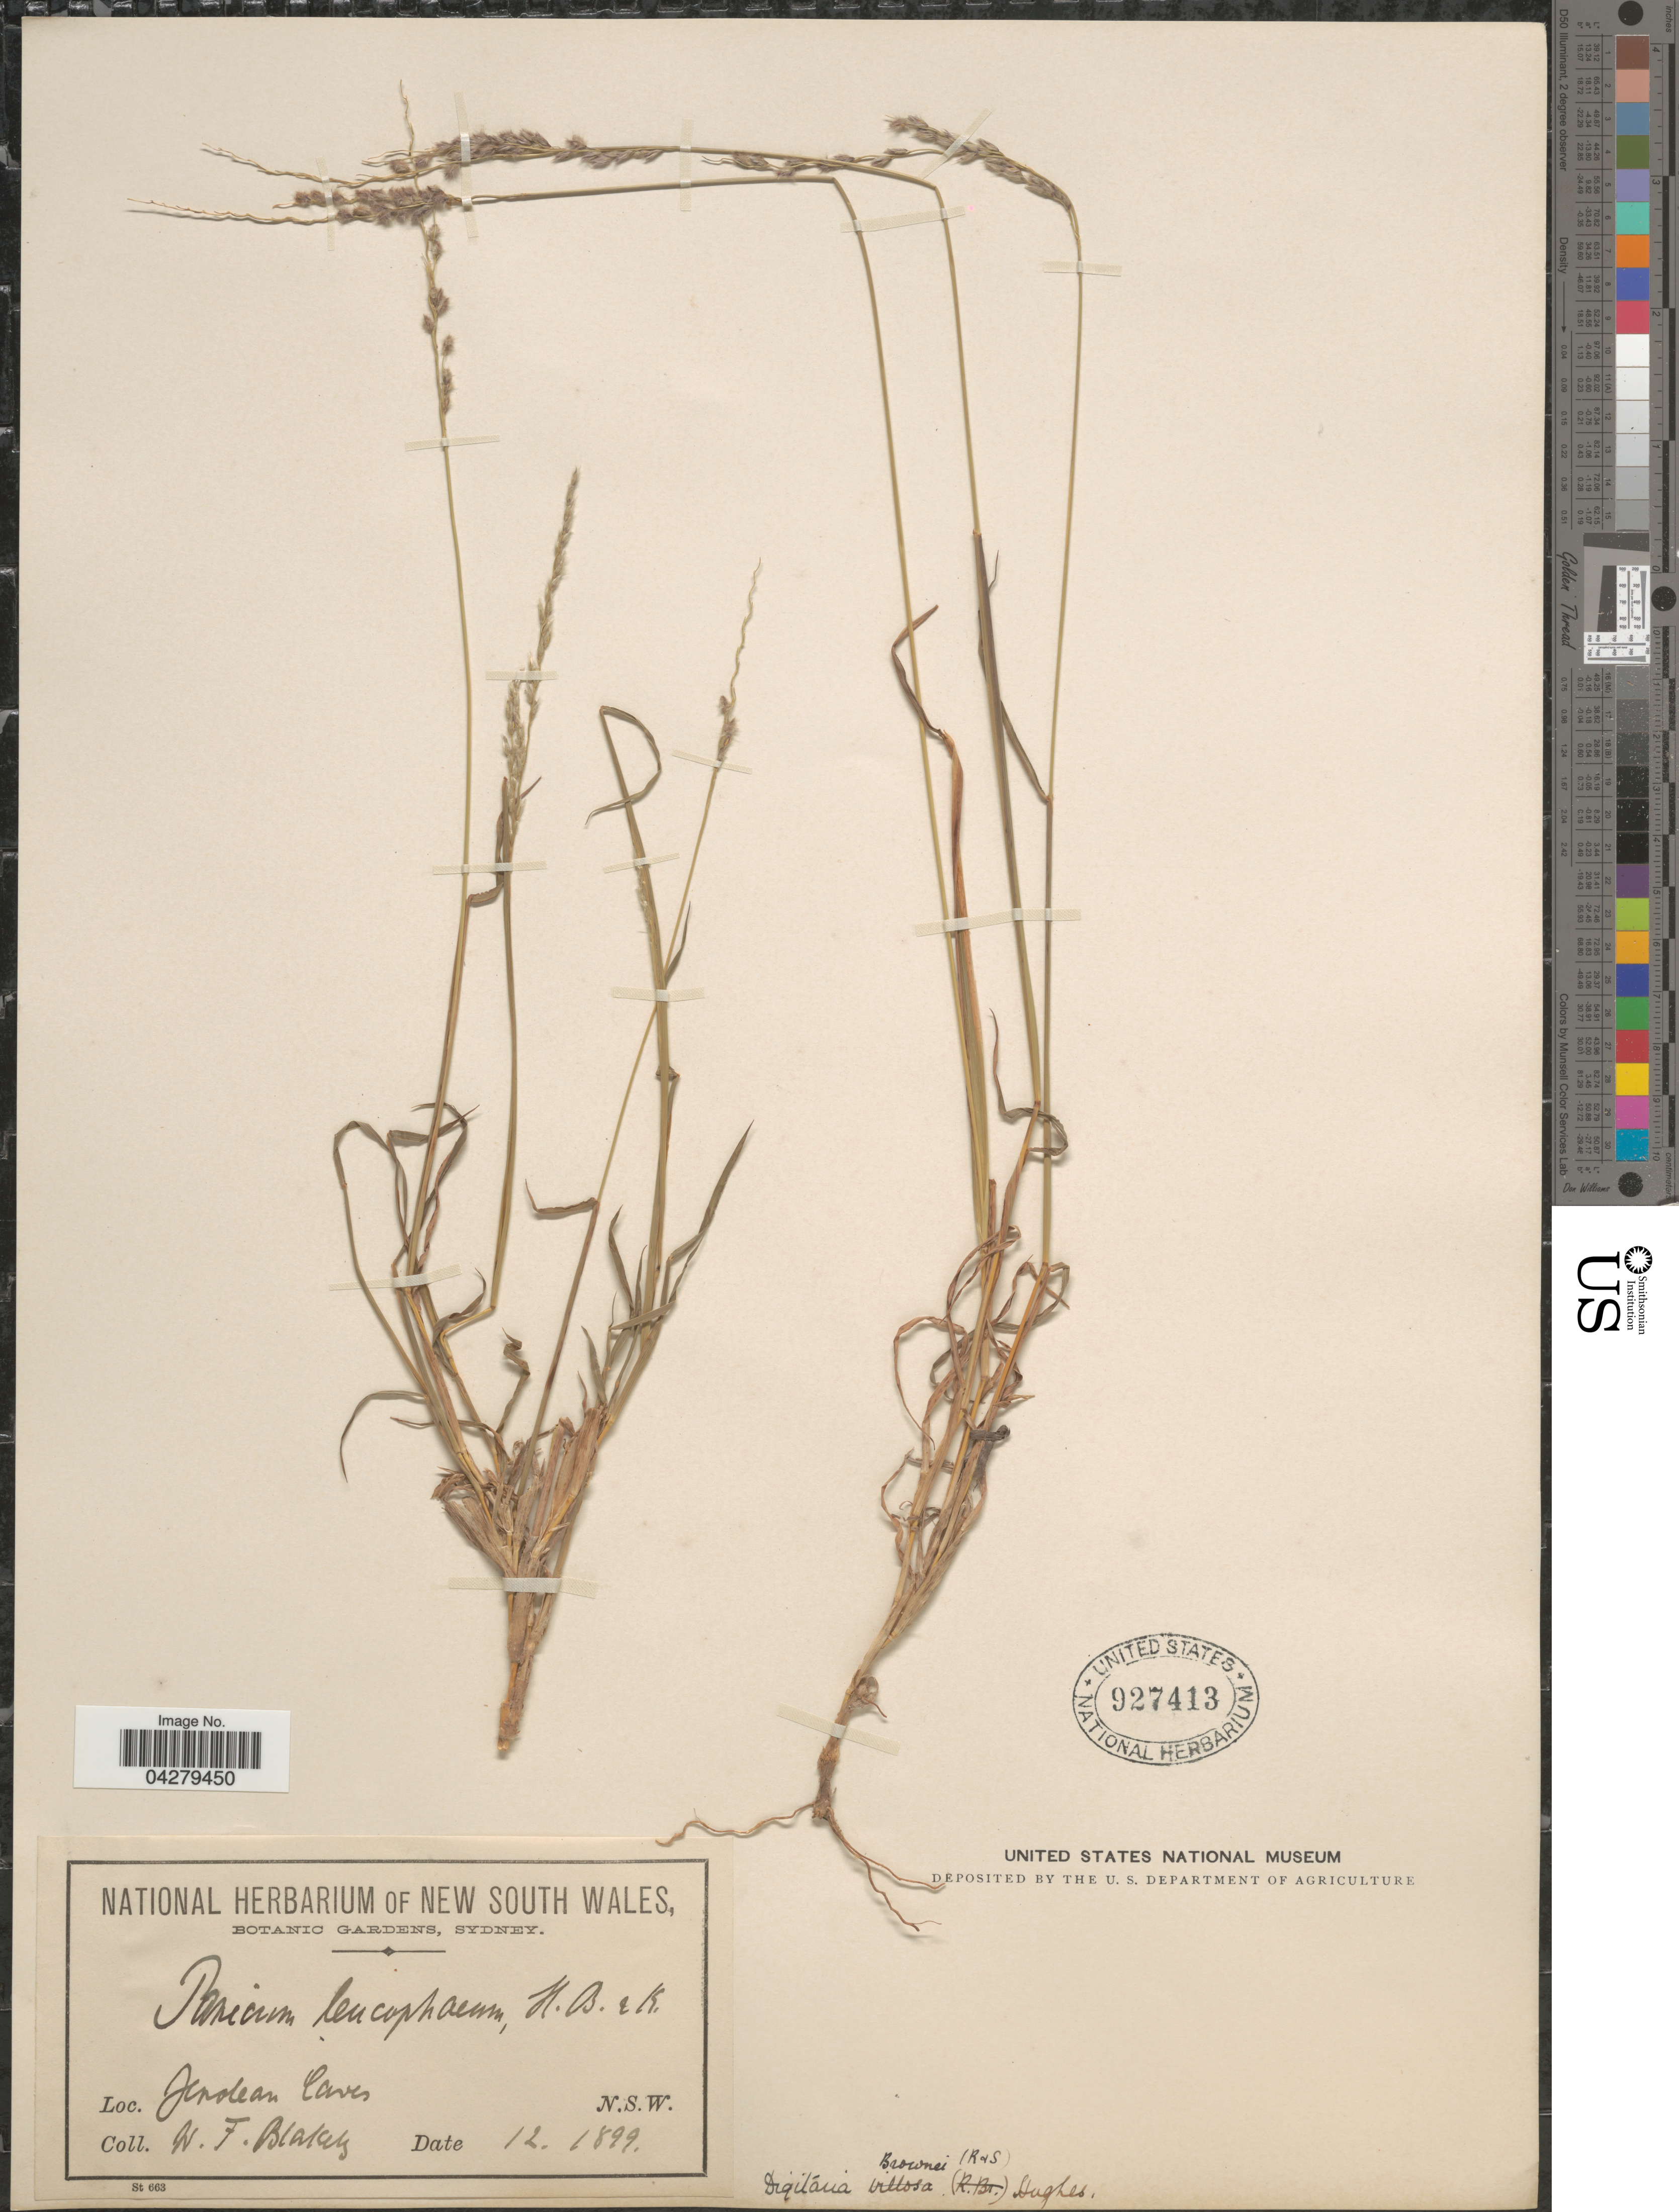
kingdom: Plantae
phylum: Tracheophyta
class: Liliopsida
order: Poales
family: Poaceae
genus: Digitaria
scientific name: Digitaria brownii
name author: (Roem. & Schult.) Hughes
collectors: W. Blakely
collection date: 1899-12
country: Australia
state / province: New South Wales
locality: Jendean Caves.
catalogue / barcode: US 927413